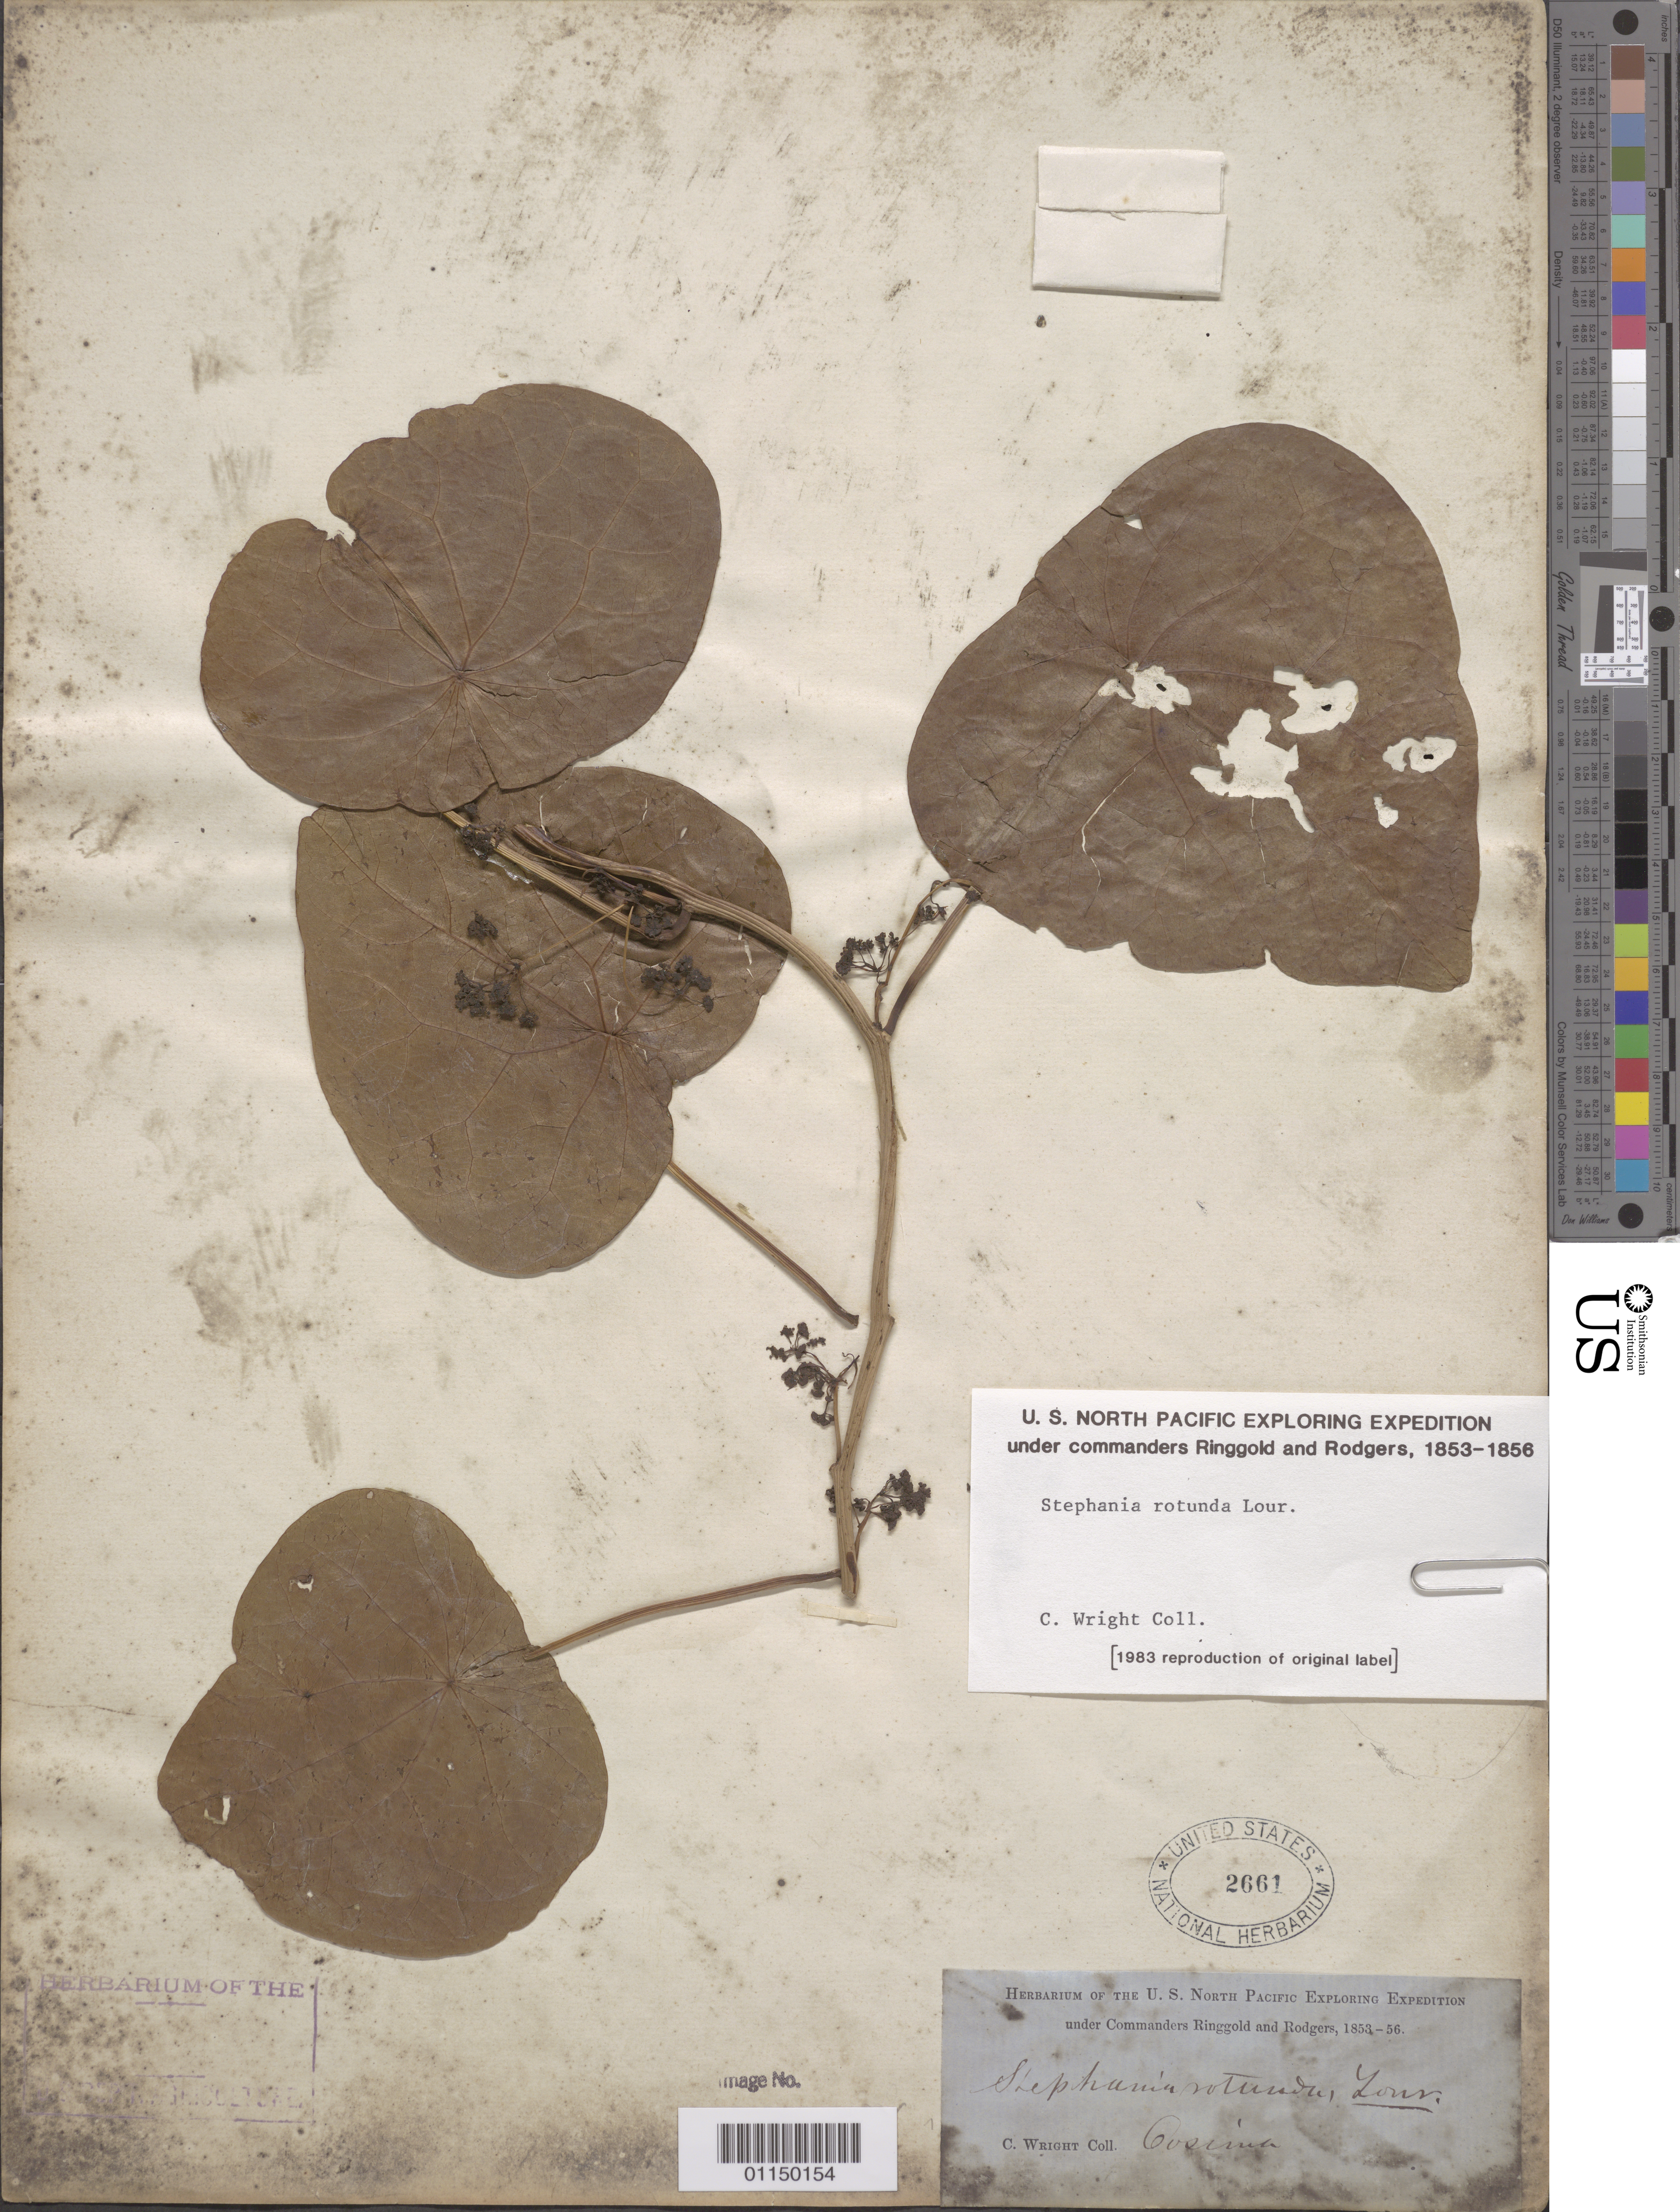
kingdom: Plantae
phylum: Tracheophyta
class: Magnoliopsida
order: Ranunculales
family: Menispermaceae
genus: Stephania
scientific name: Stephania rotunda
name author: Lour.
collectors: C. Wright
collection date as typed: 1853 to -- -- 1856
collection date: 1853/1856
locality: Gosima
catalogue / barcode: US 2661